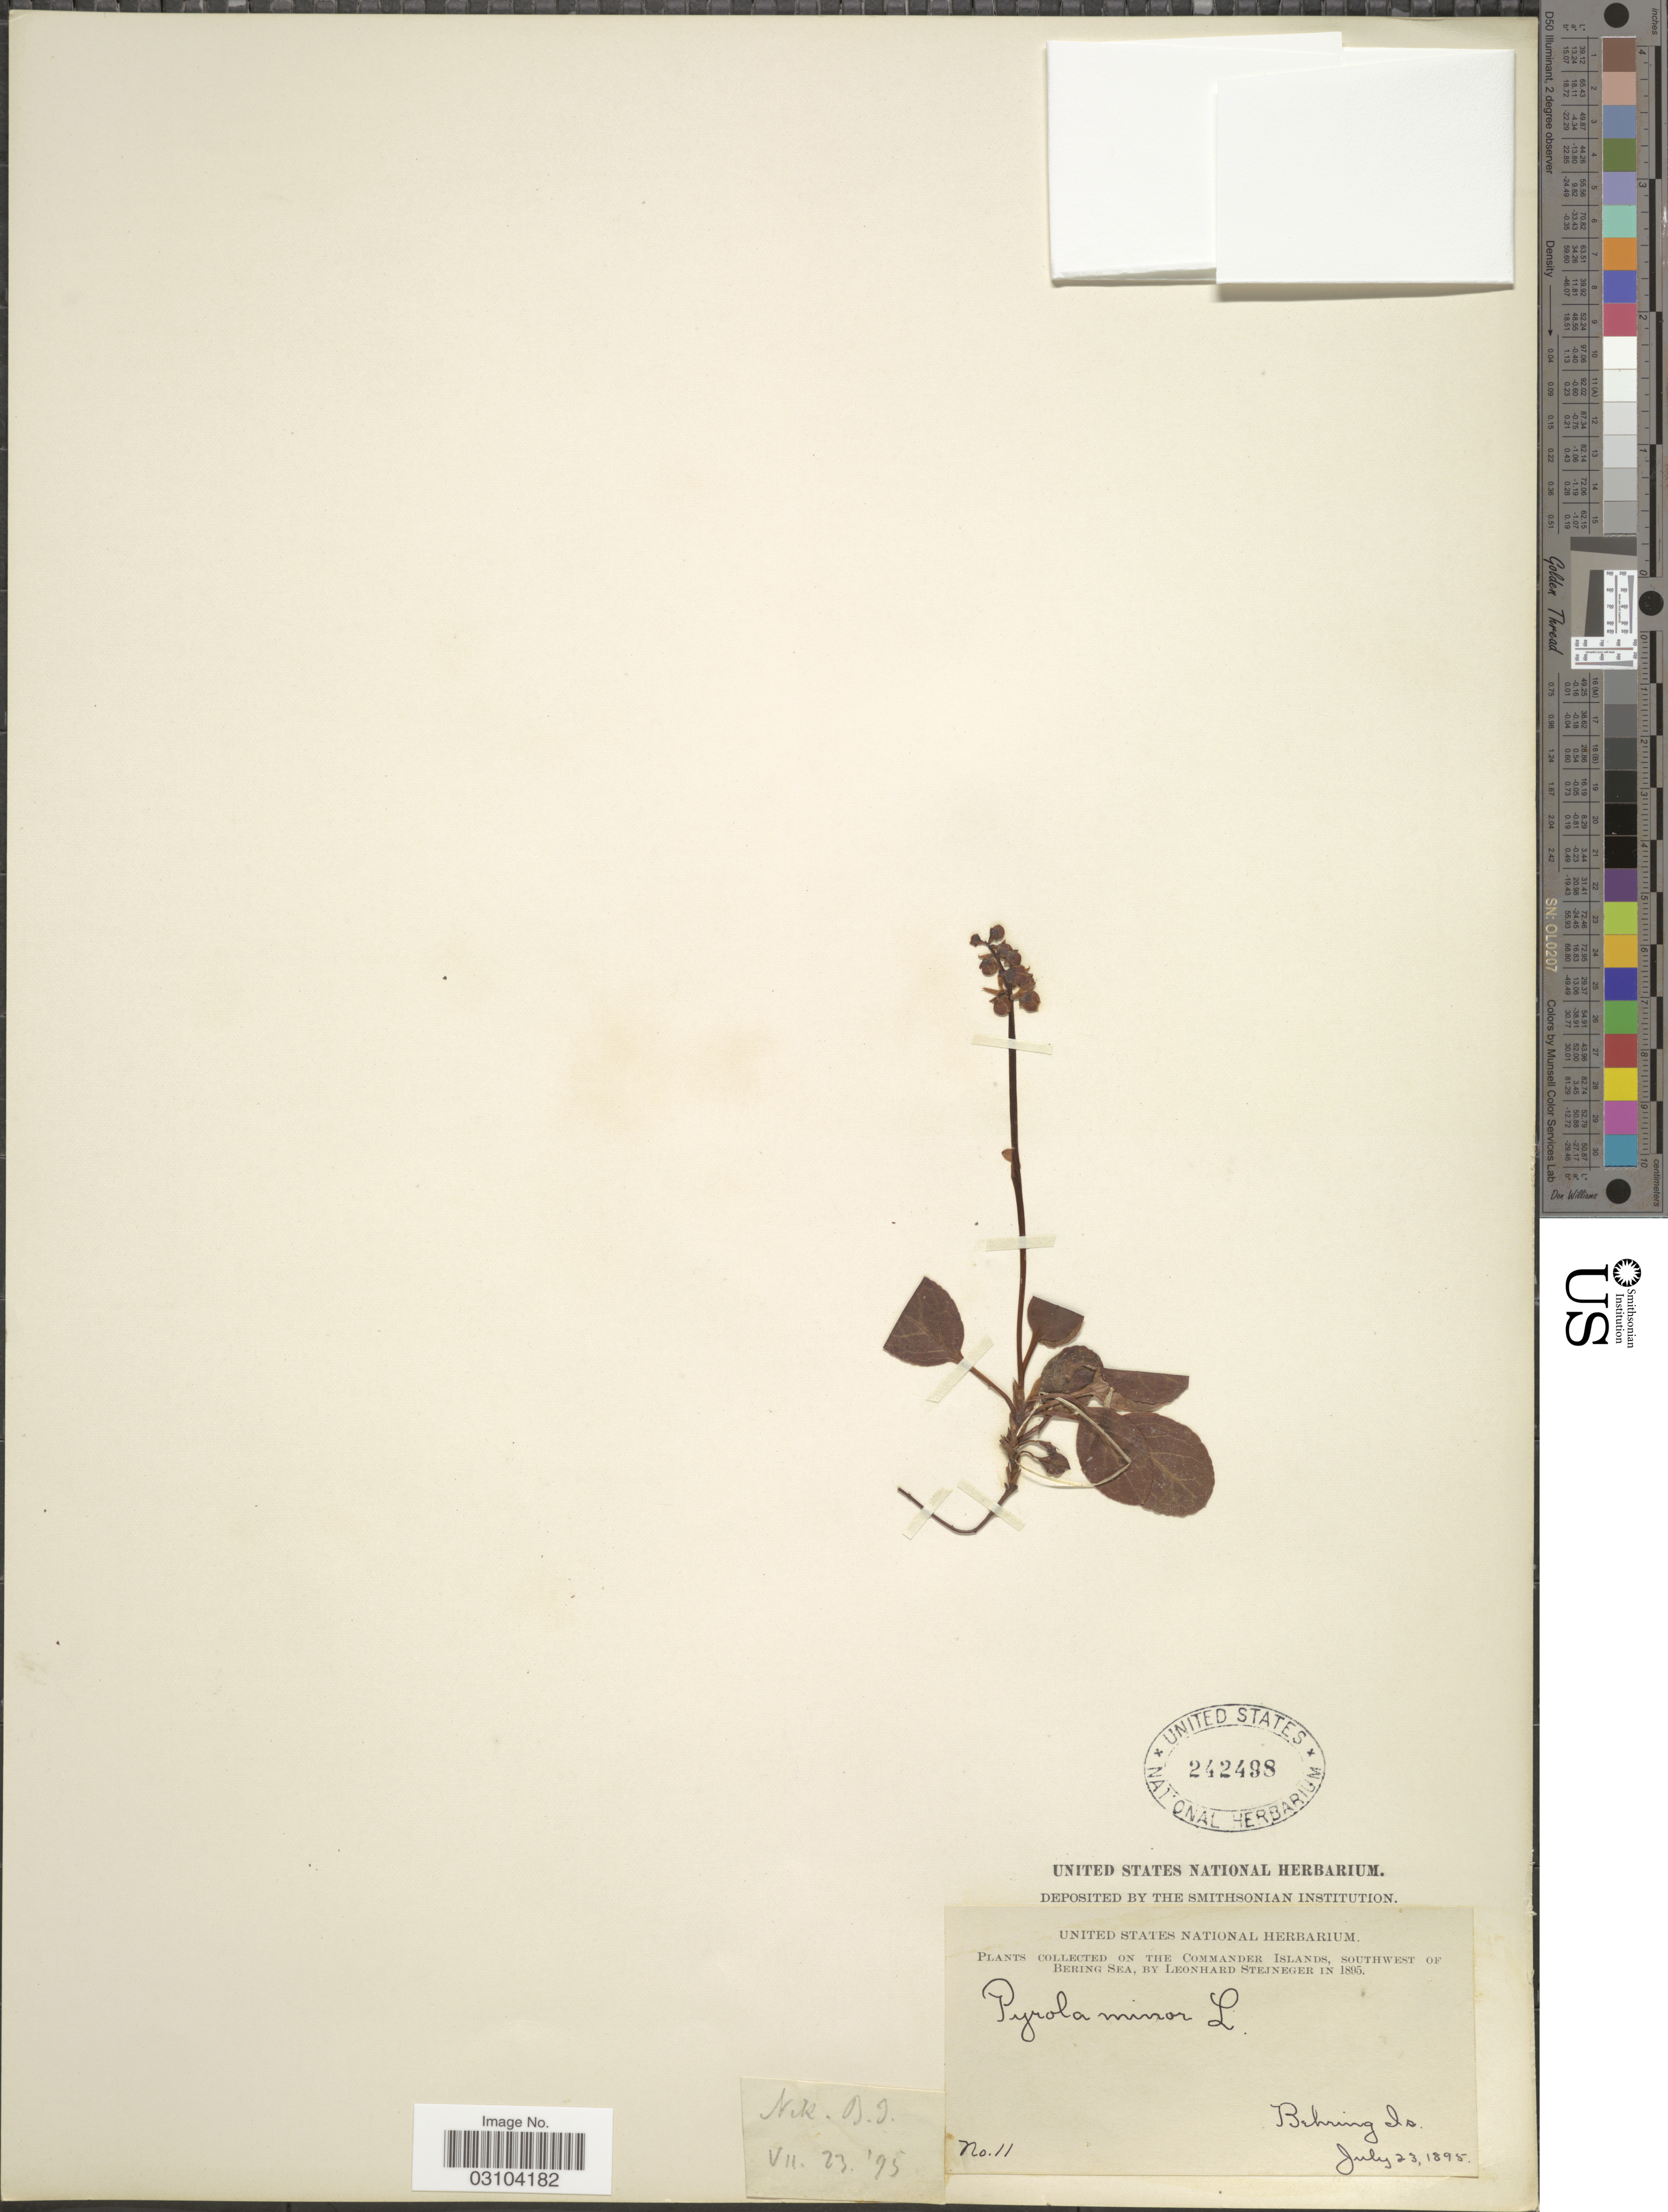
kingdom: Plantae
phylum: Tracheophyta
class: Magnoliopsida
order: Ericales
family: Ericaceae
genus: Pyrola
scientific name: Pyrola minor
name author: L.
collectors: L. Stejneger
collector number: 11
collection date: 1895-07-23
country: Russian Federation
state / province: Kamchatka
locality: Commander Islands, southwest of Bering Sea. Behring Is.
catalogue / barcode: US 242498